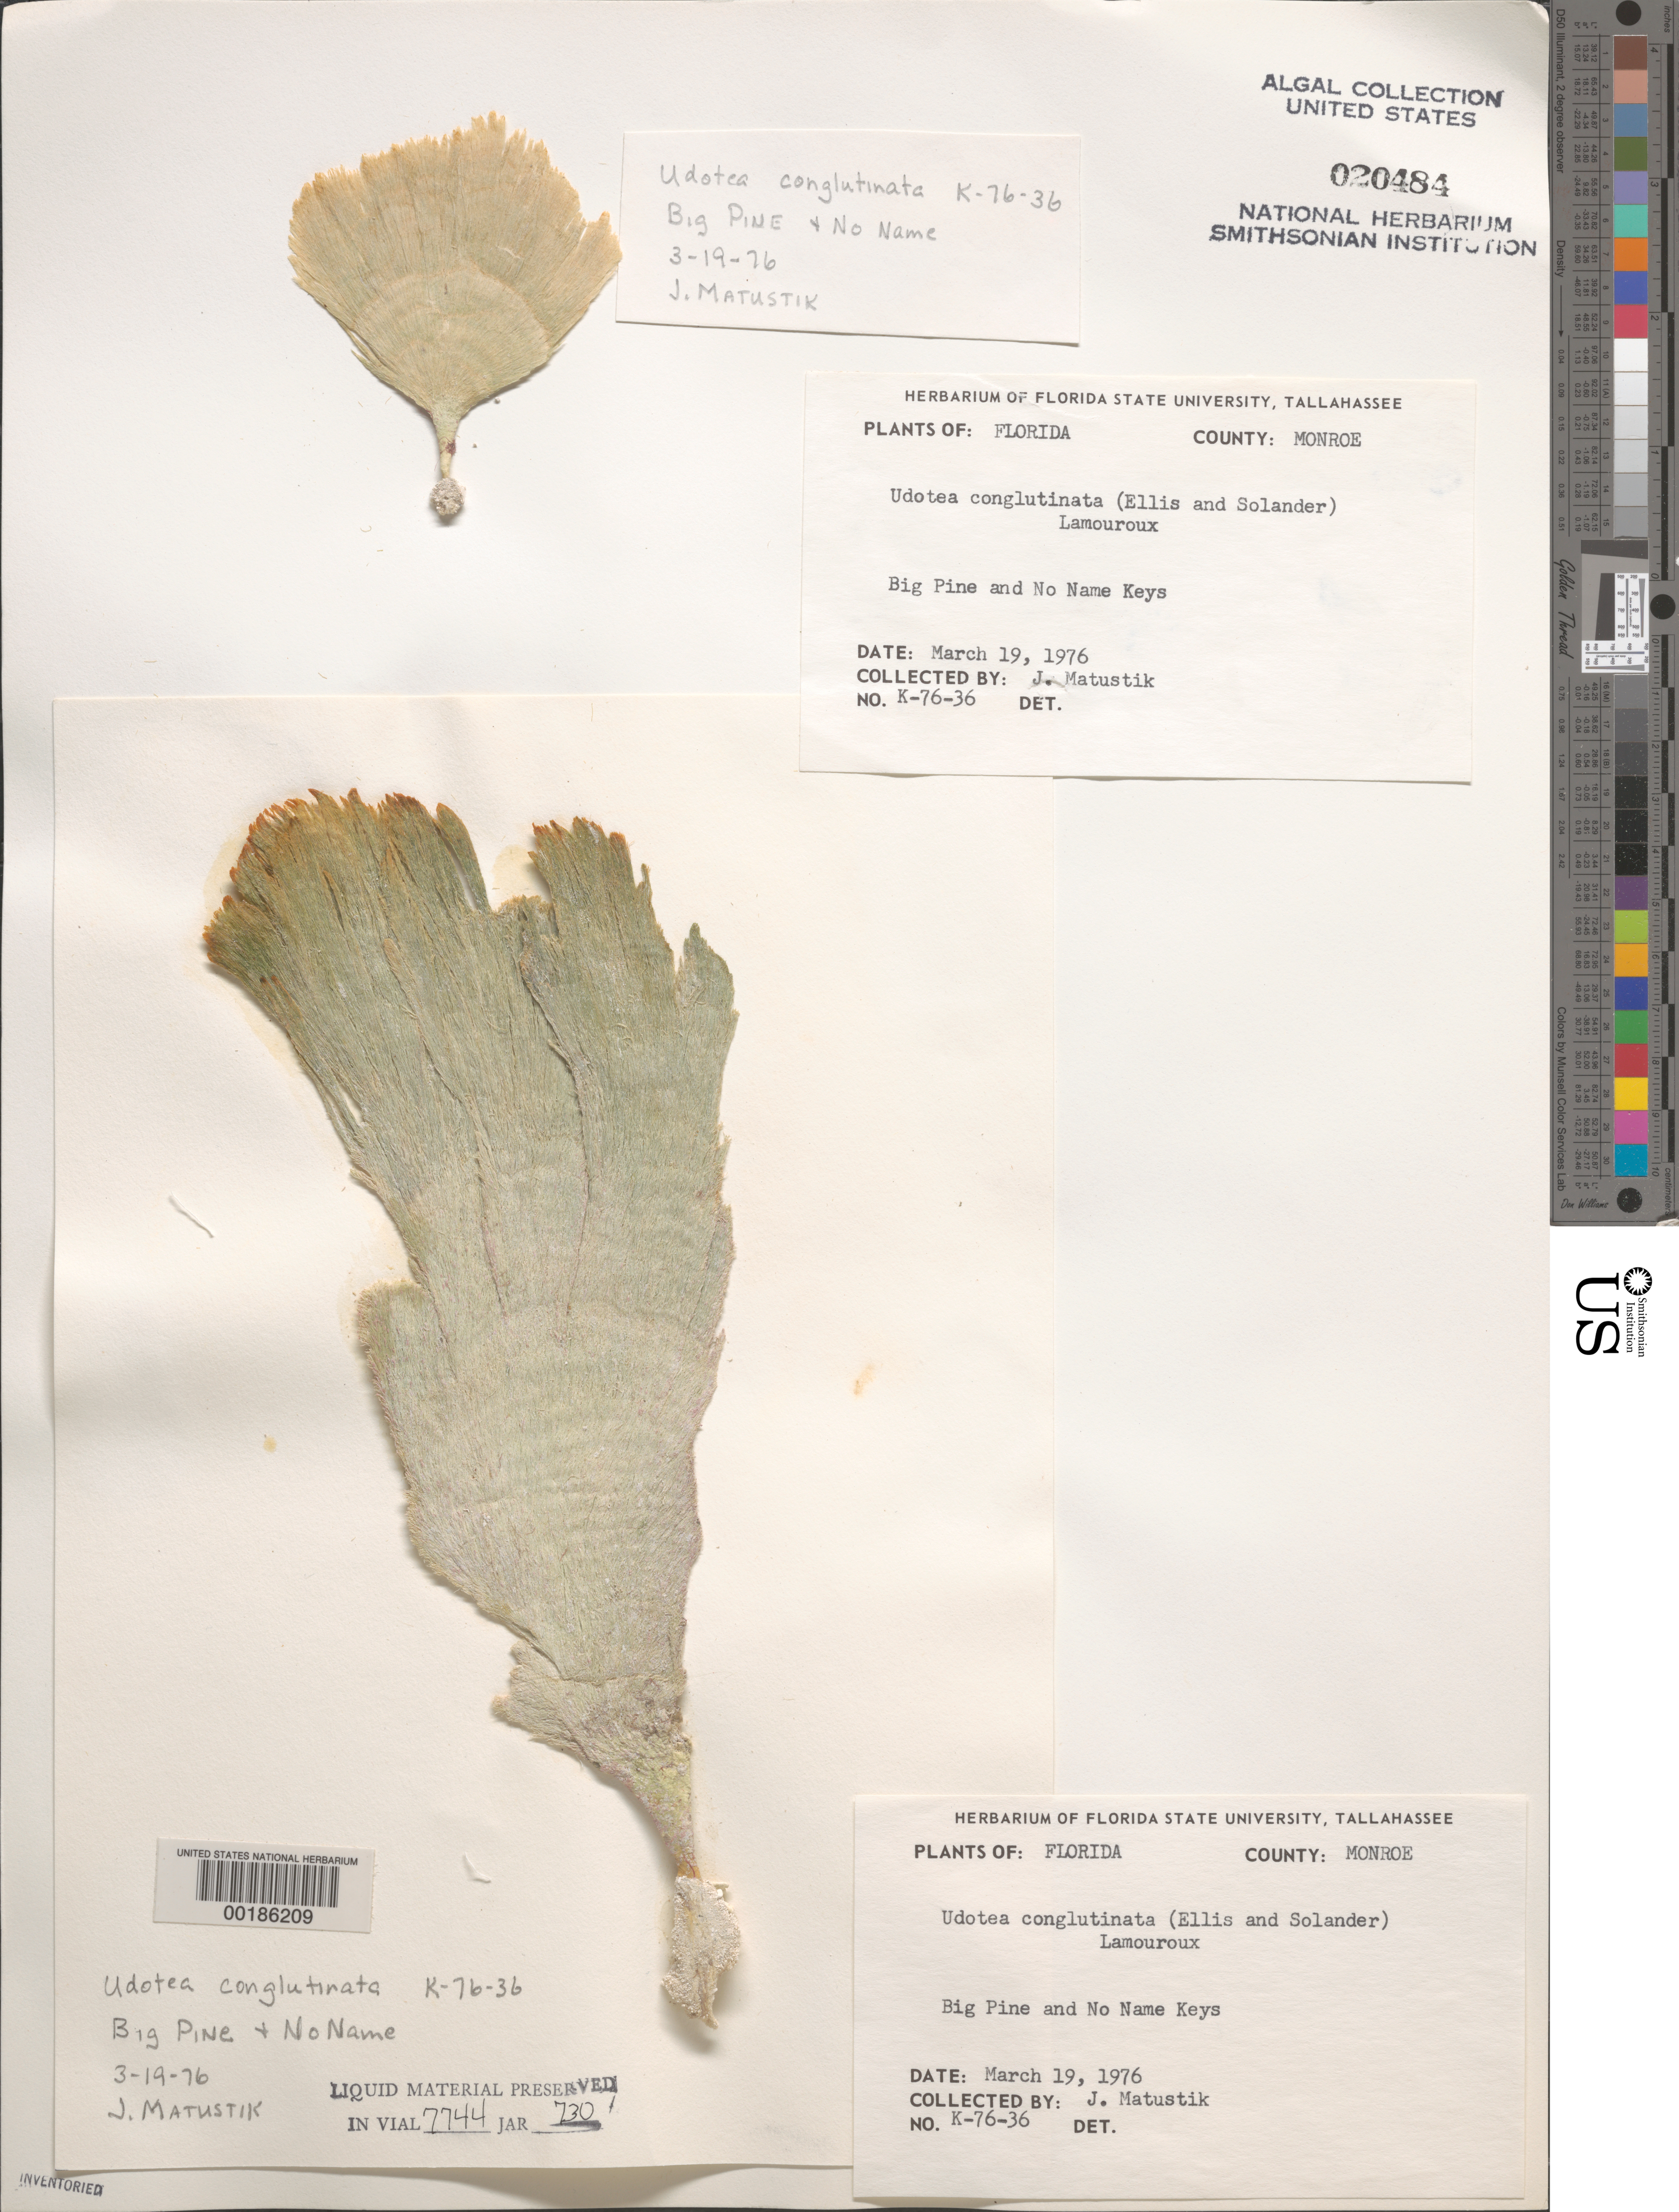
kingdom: Plantae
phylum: Chlorophyta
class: Ulvophyceae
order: Bryopsidales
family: Udoteaceae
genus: Udotea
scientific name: Udotea conglutinata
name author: (Ellis & Sol.) J.V.Lamouroux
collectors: J. Matustik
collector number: K-76-36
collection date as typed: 19 Mar 1976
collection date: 1976-03-19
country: United States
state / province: Florida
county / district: Monroe County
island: Big Pine Key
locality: And No Name Key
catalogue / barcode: US 20484